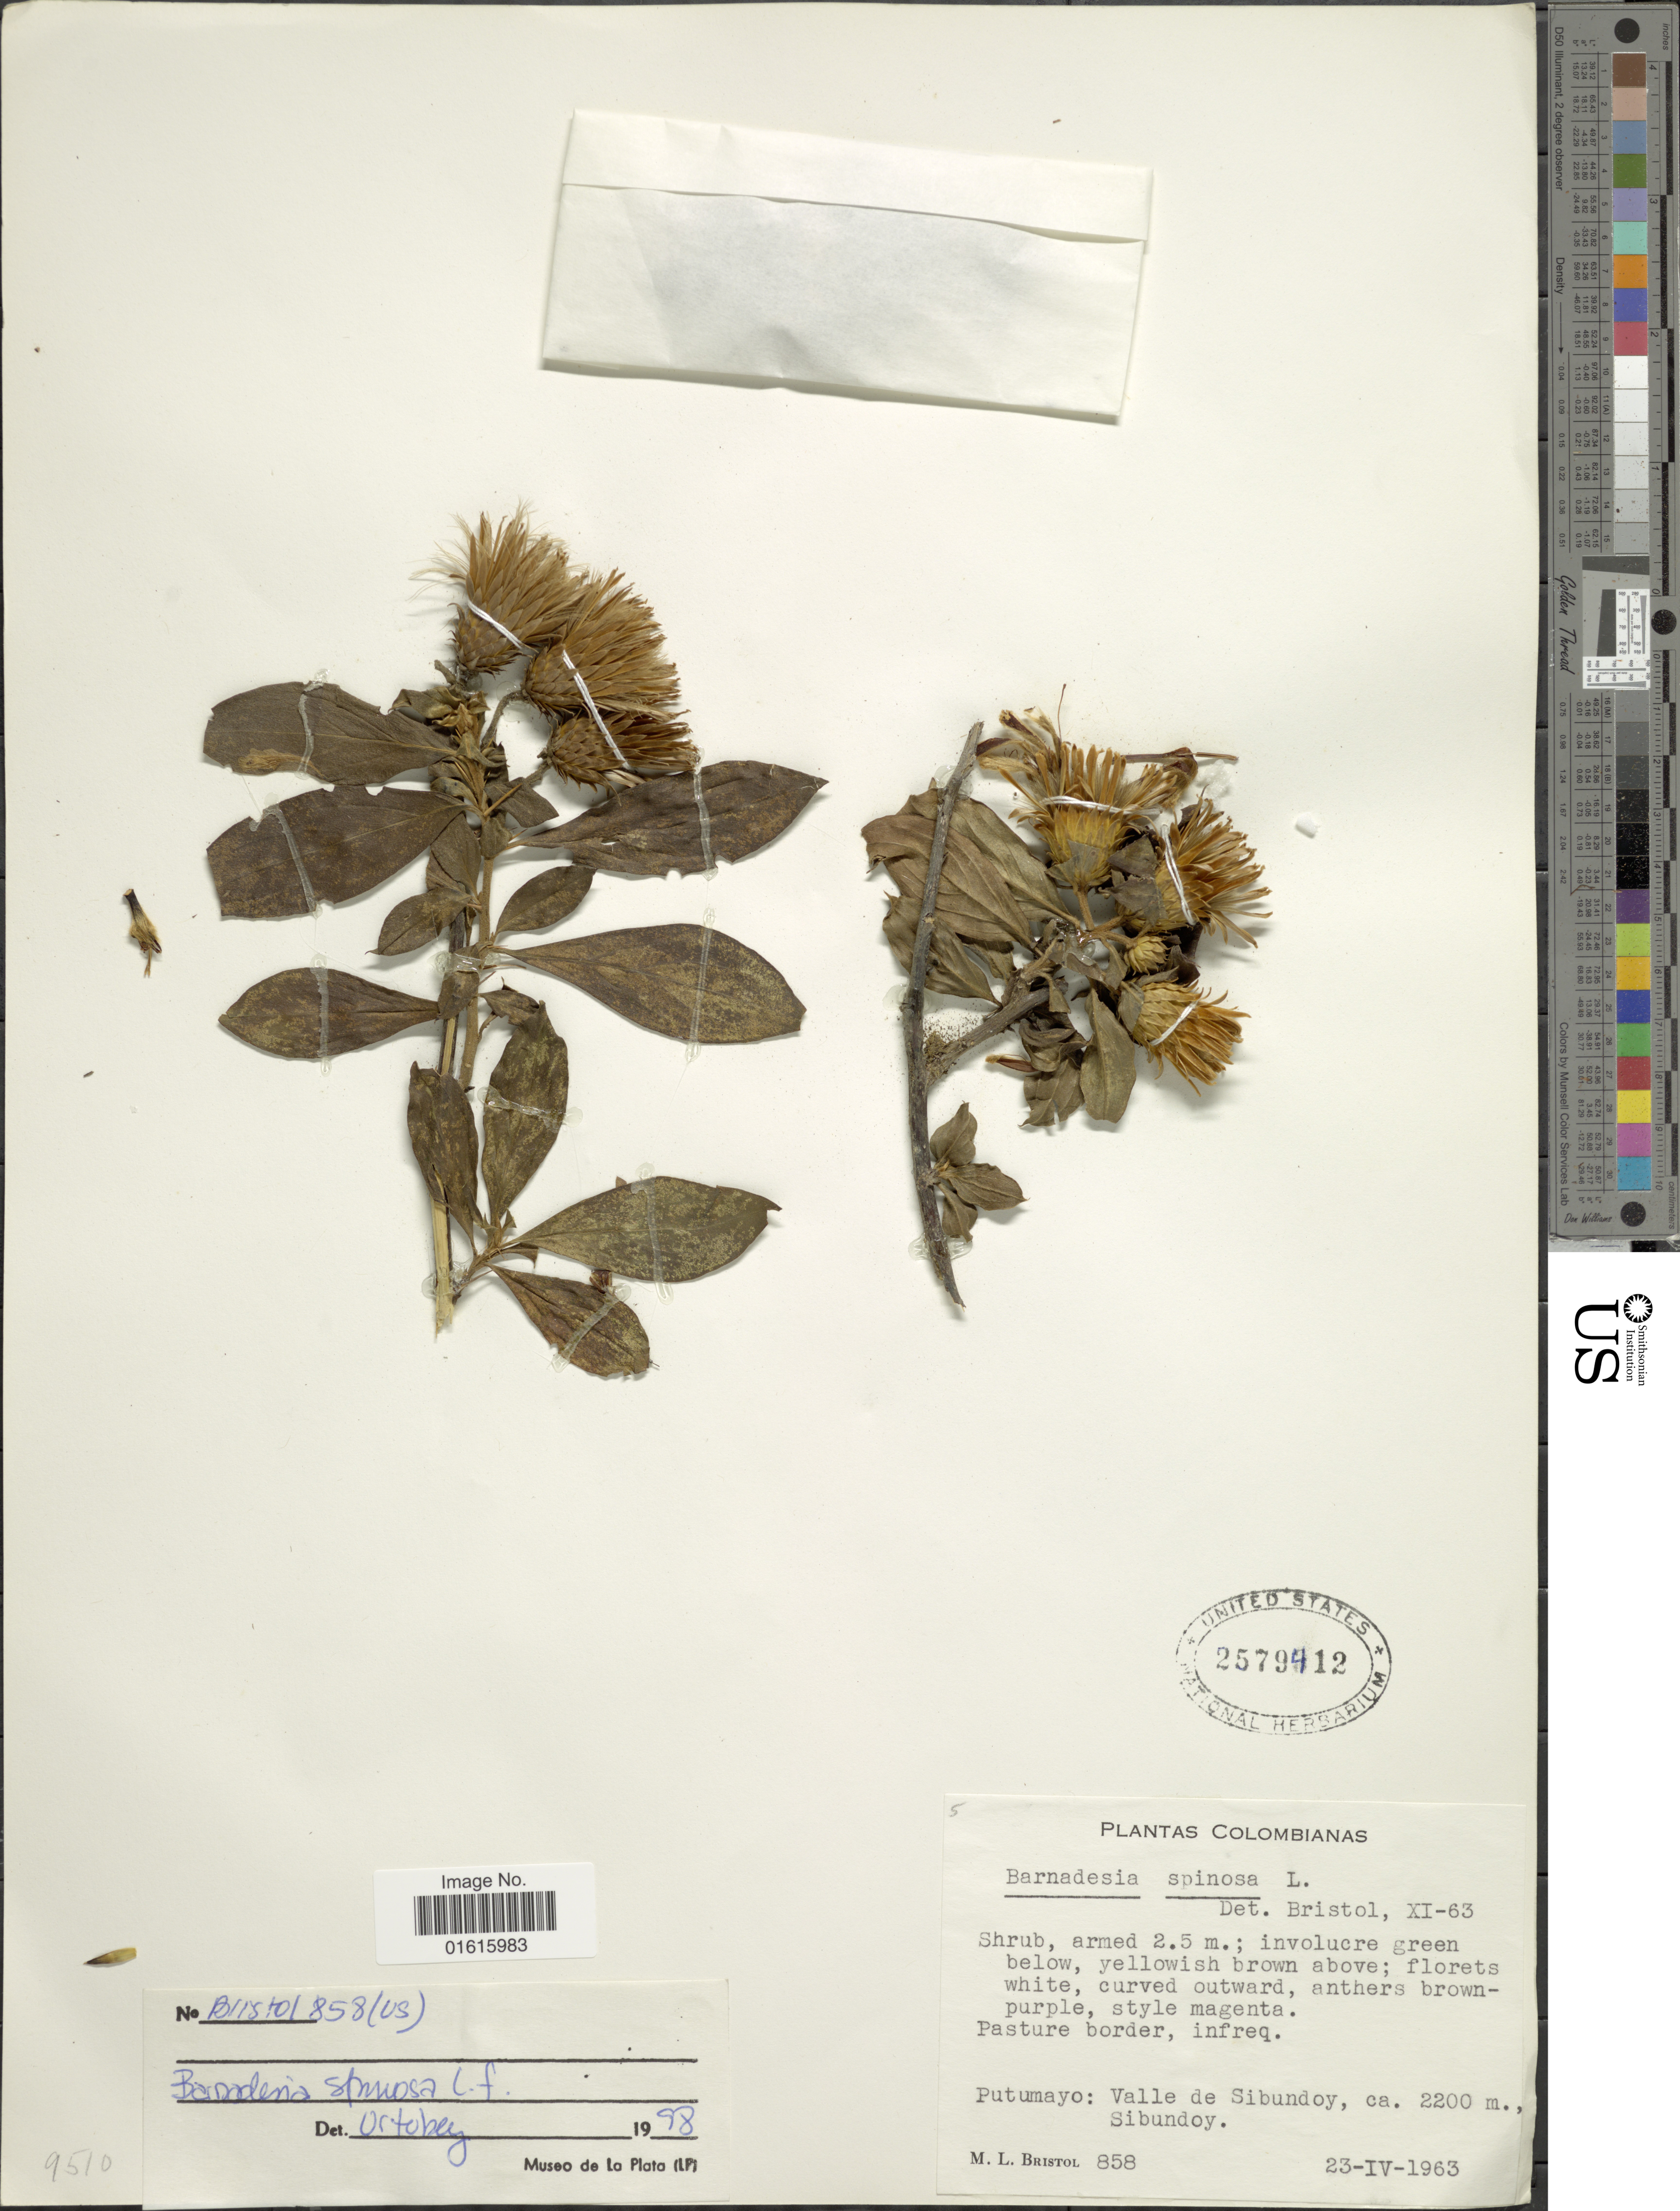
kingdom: Plantae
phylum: Tracheophyta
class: Magnoliopsida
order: Asterales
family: Asteraceae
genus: Barnadesia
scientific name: Barnadesia spinosa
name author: L. f.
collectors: M. L. Bristol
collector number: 858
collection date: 1963-04-23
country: Colombia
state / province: Putumayo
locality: Valle de Sibundoy, Sibundoy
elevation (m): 2200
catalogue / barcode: US 2579412